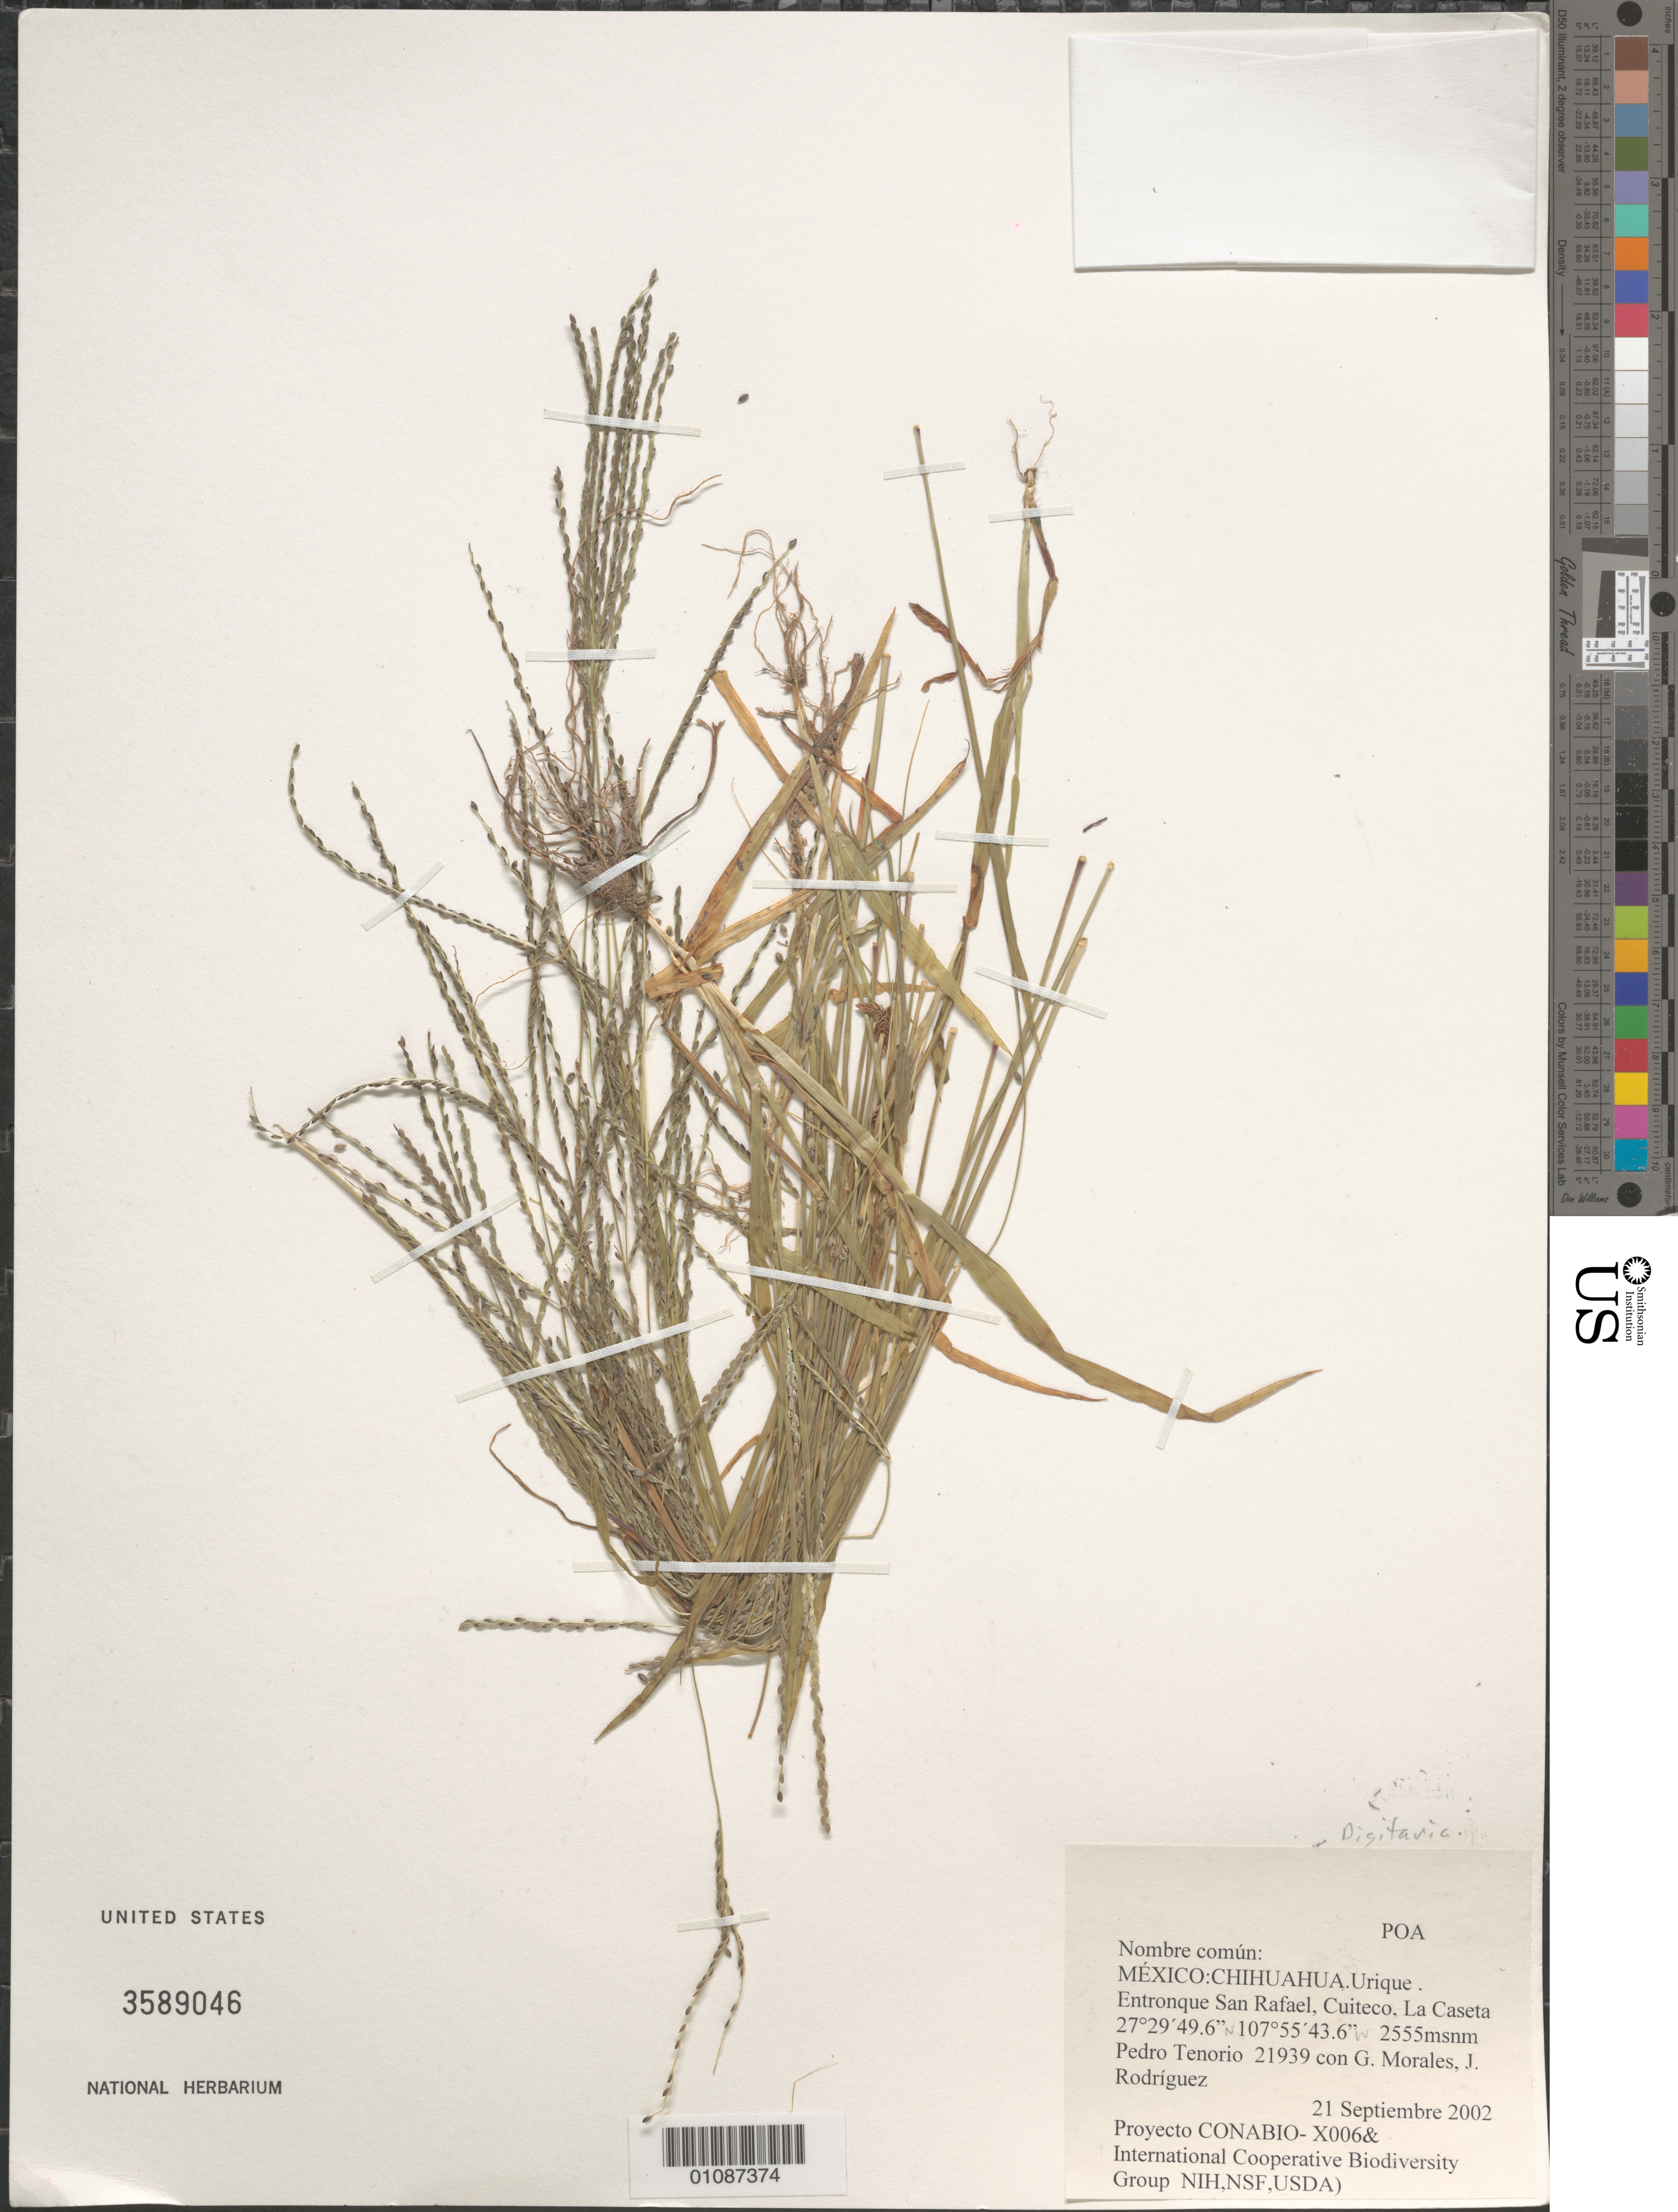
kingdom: Plantae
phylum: Tracheophyta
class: Liliopsida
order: Poales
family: Poaceae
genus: Digitaria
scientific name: Digitaria sp.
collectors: P. Tenorio L., G. Morales & J. Rodríguez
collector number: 21939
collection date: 2002-09-21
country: Mexico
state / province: Chihuahua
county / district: Urique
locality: Entronque San Rafael, Cuiteco, La Caseta.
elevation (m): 2555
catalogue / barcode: US 3589046